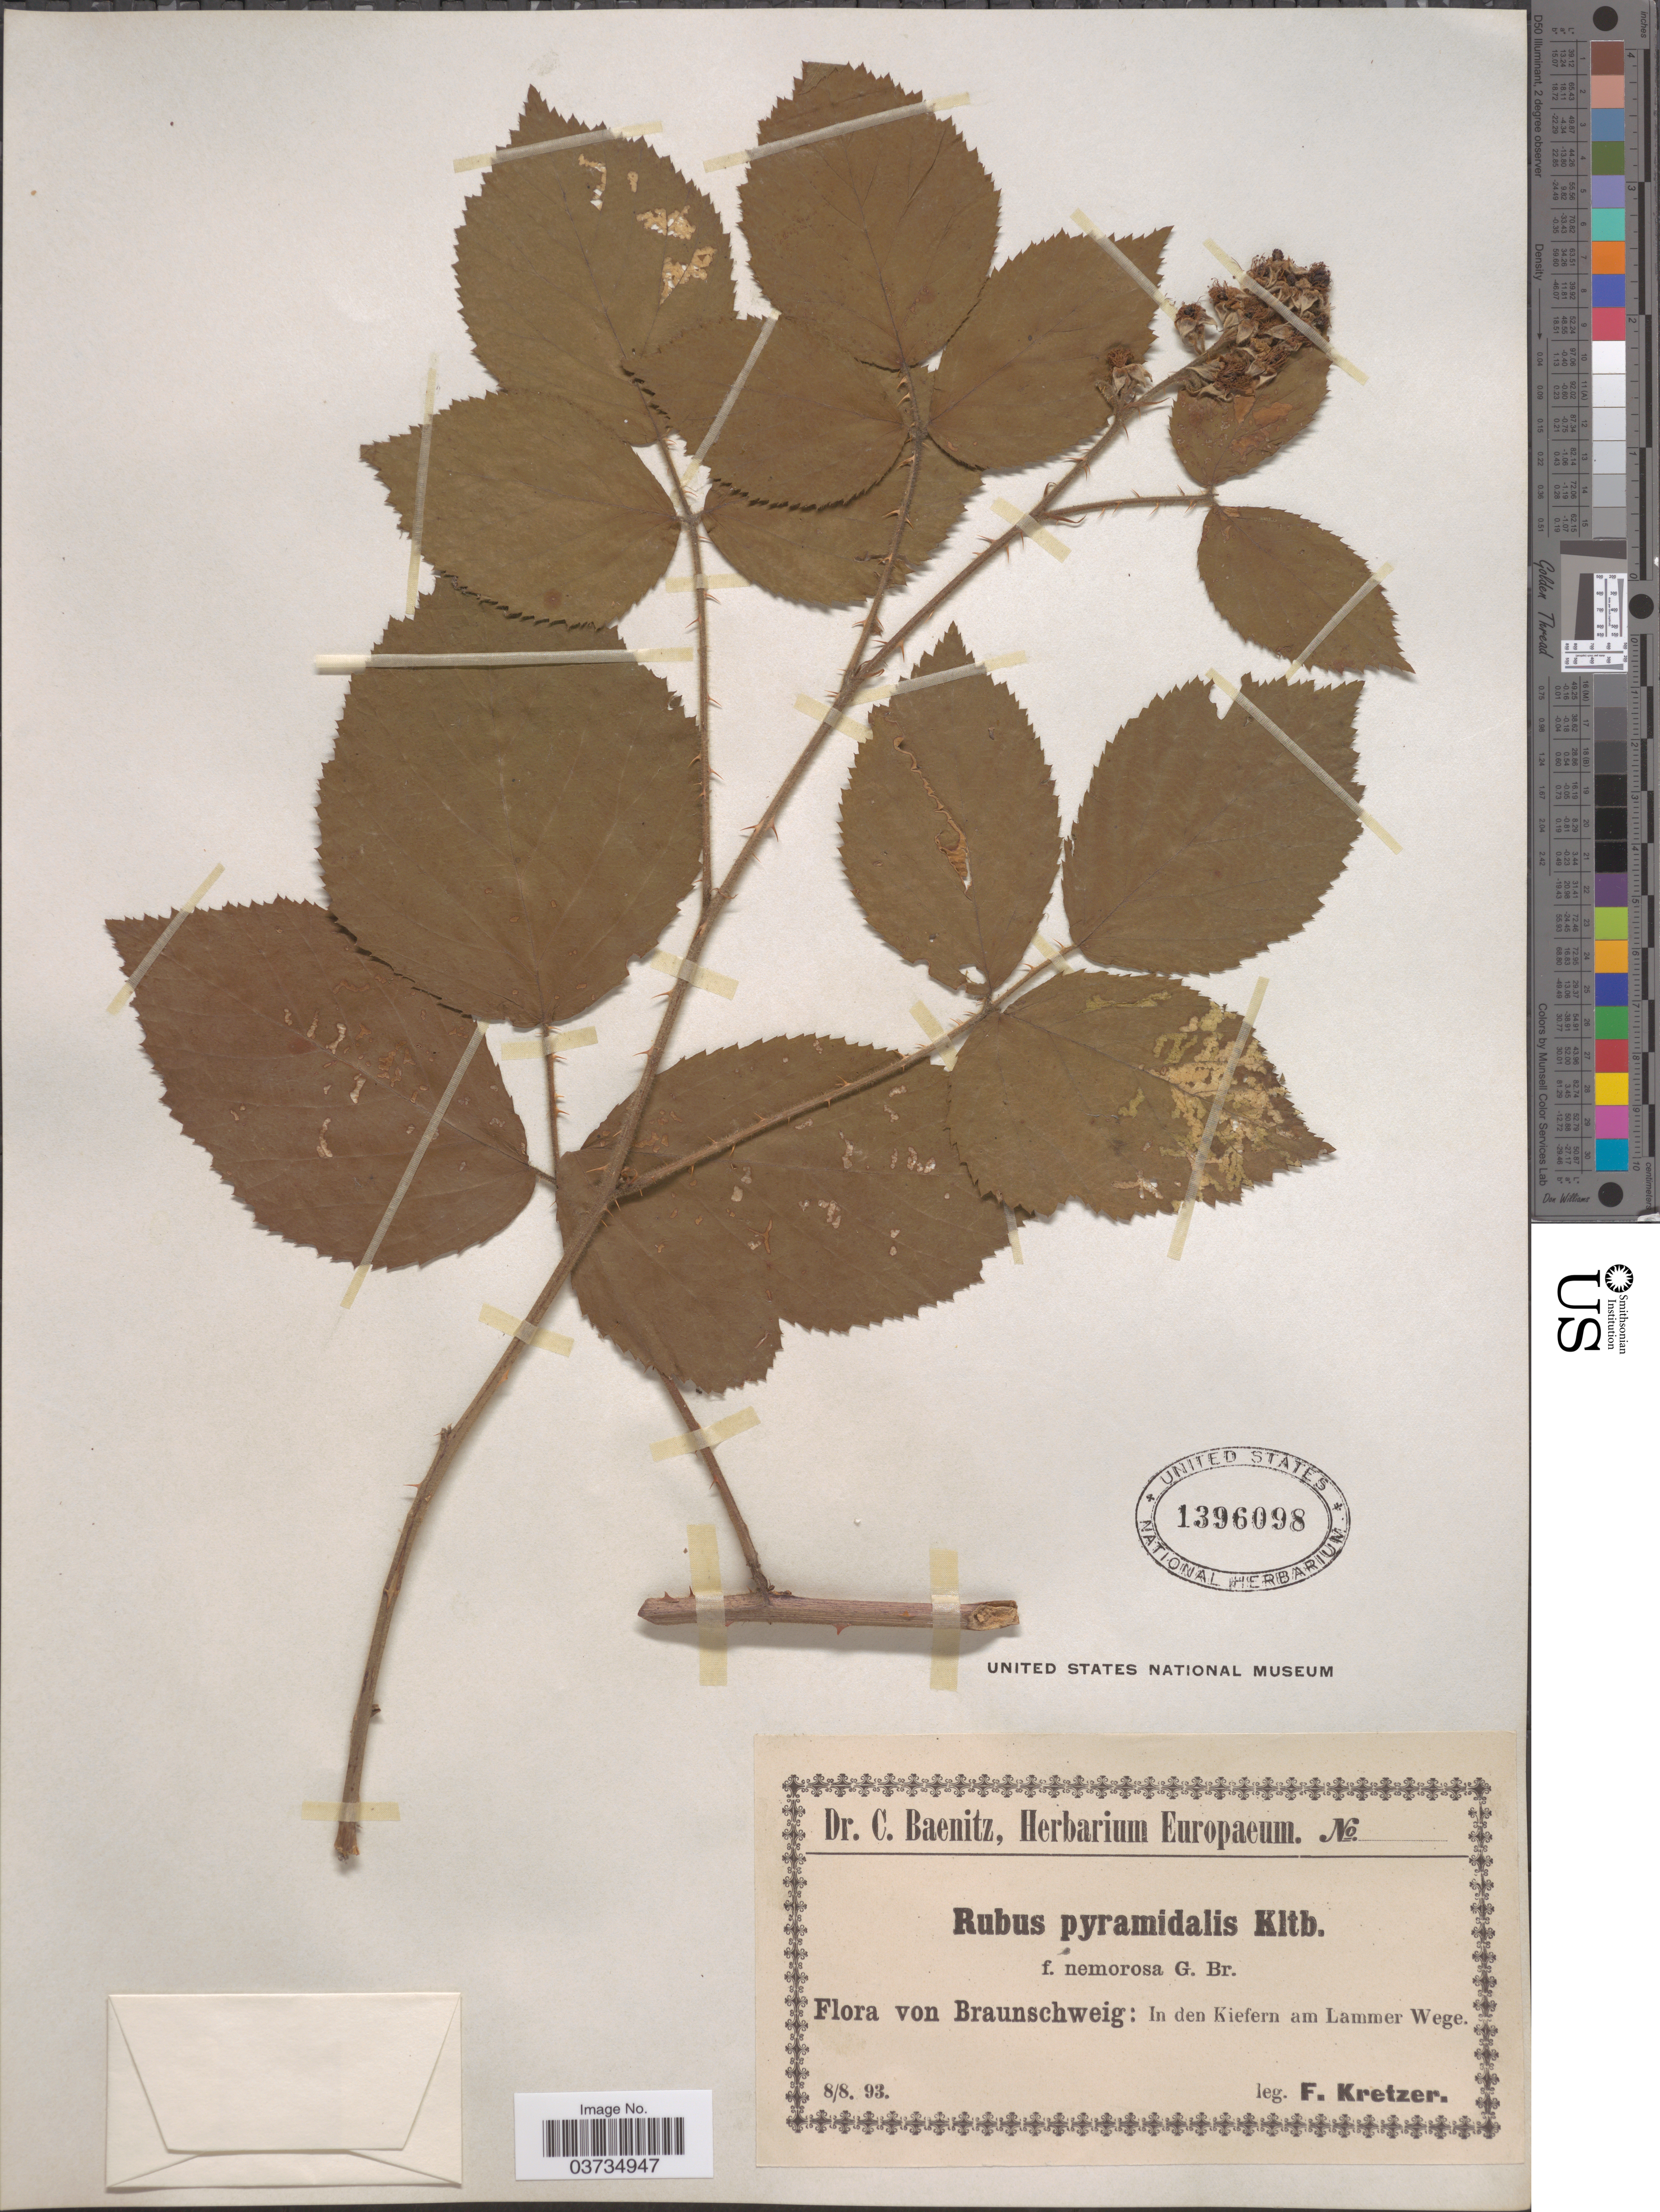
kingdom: Plantae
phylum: Tracheophyta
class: Magnoliopsida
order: Rosales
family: Rosaceae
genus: Rubus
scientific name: Rubus pyramidalis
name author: Kaltenb.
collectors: F. Kretzer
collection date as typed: Transcribed d/m/y: 8/8/93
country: Germany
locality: Braunschweig: In den Kiefern am Lammer Wege.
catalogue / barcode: US 1396098